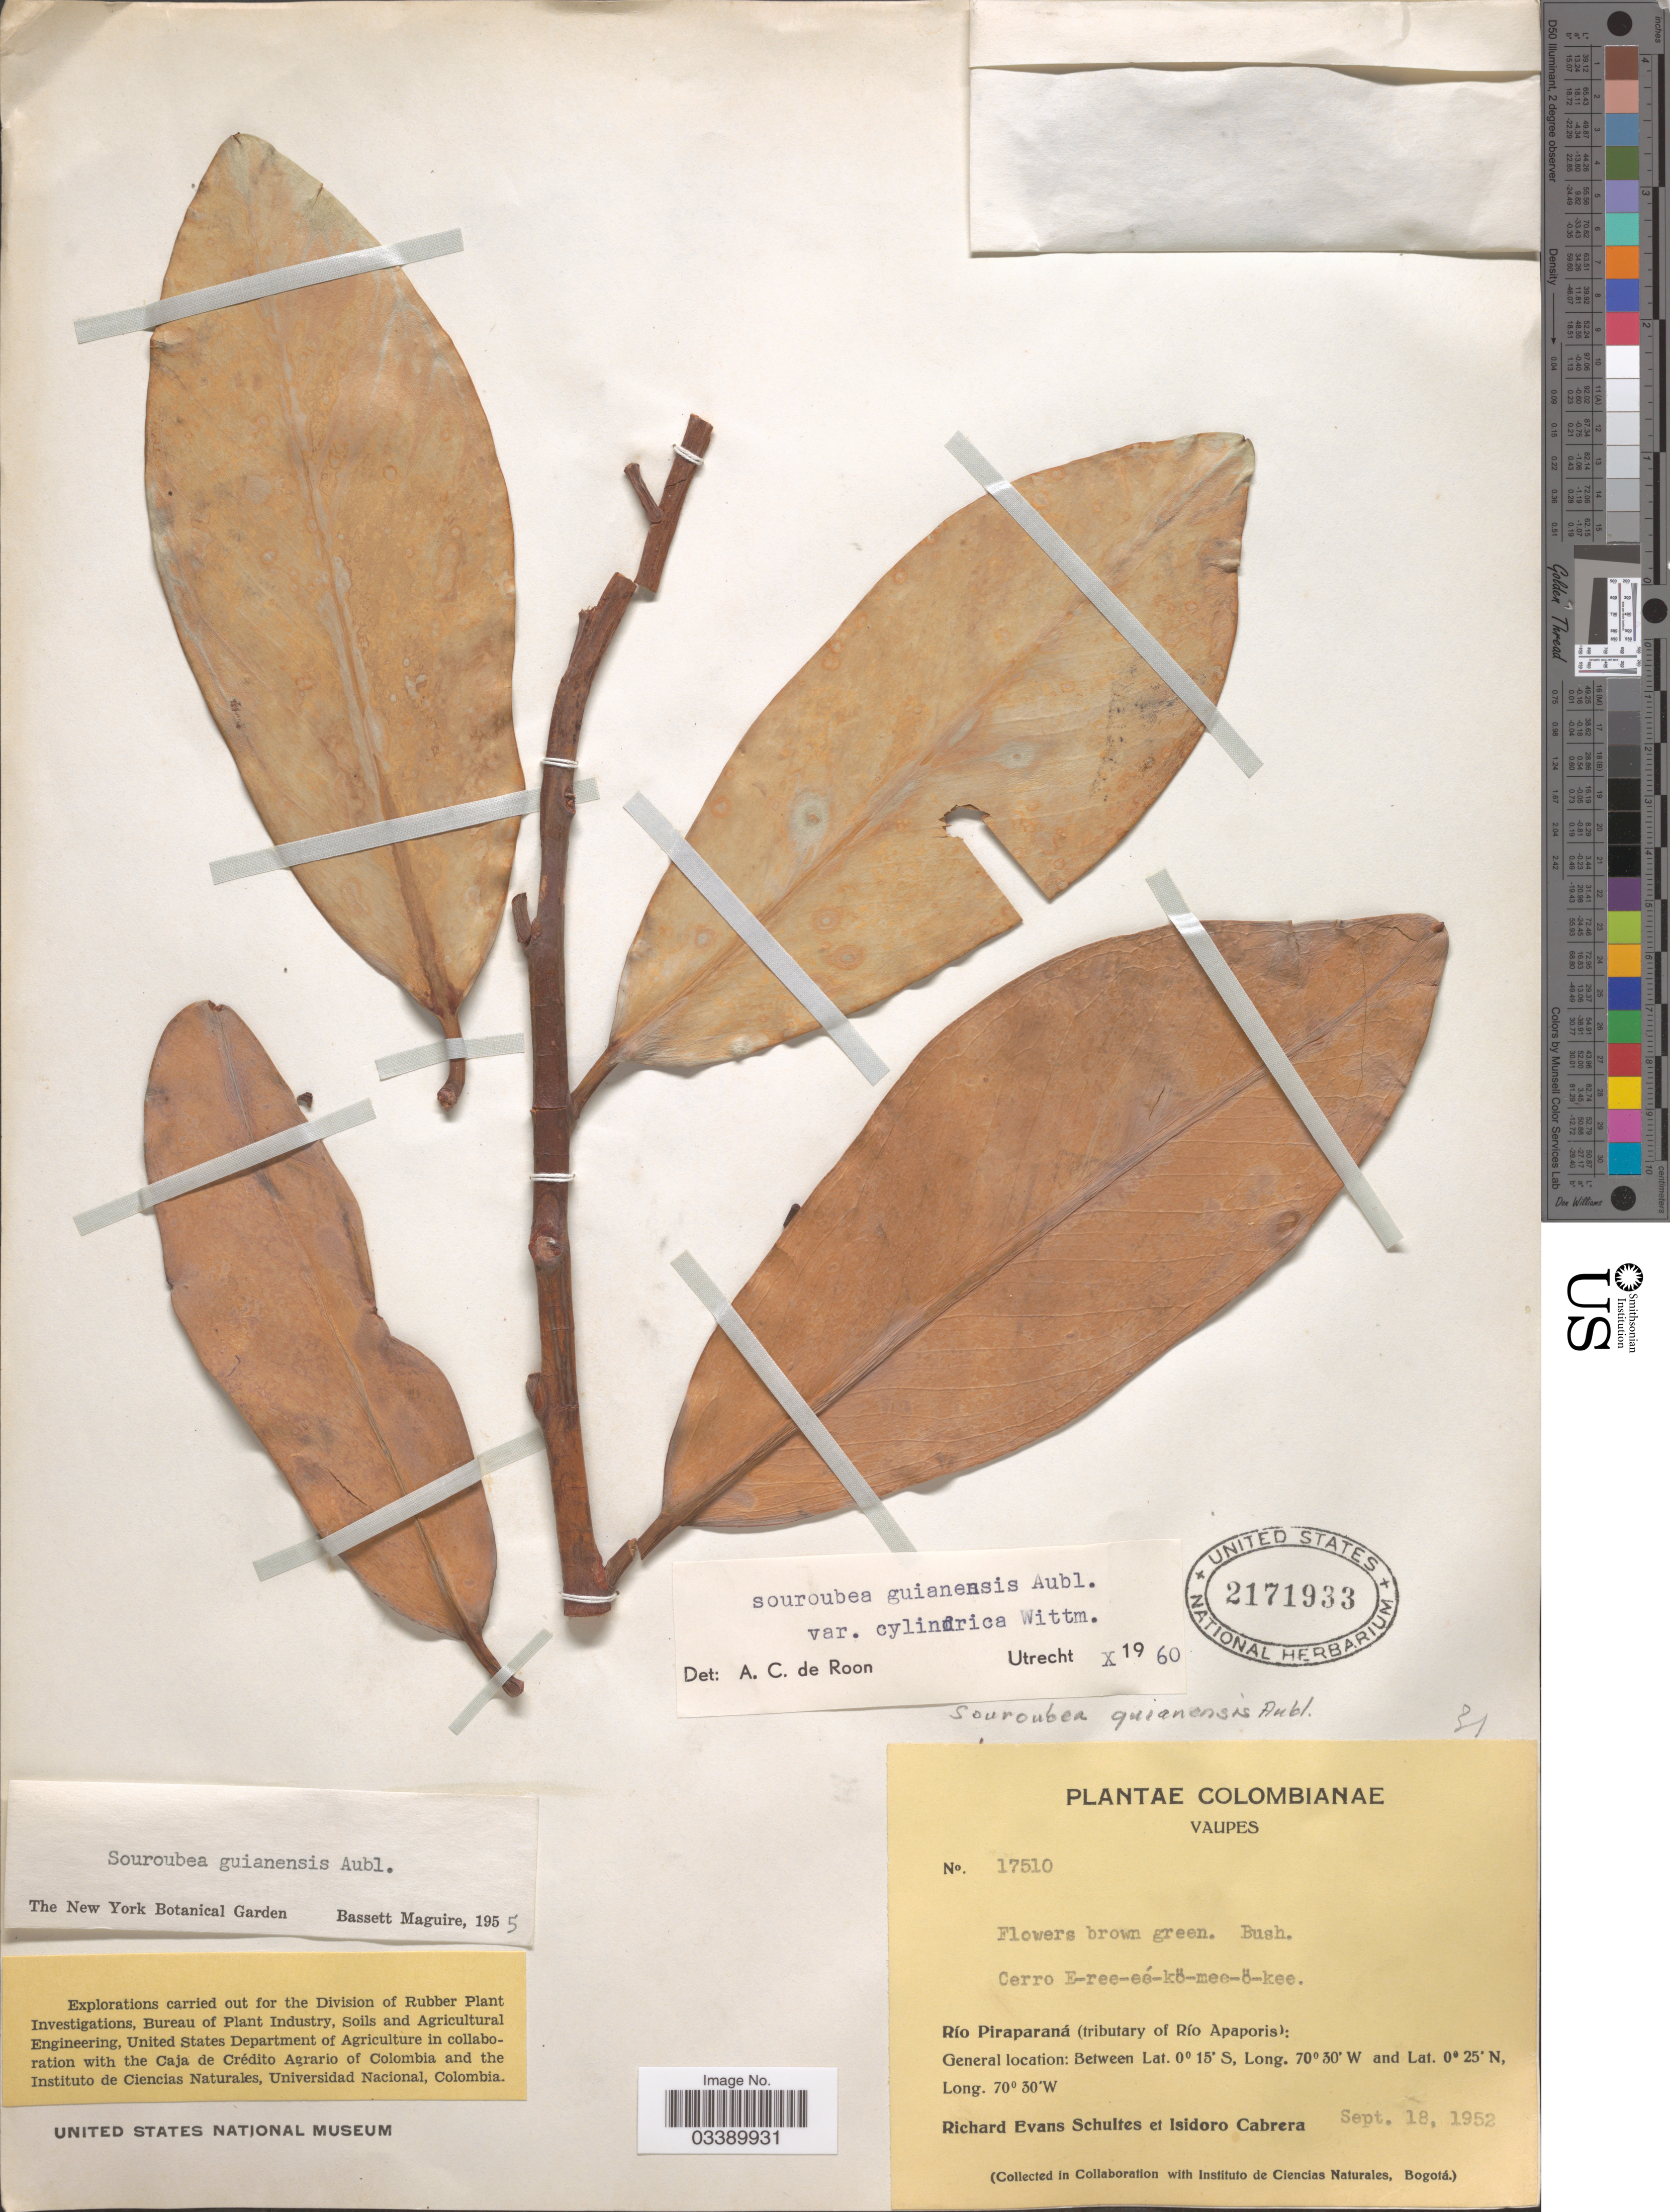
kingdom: Plantae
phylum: Tracheophyta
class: Magnoliopsida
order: Ericales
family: Marcgraviaceae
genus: Souroubea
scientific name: Souroubea guianensis var. cylindrica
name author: (Wittm.) de Roon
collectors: R. E. Schultes & I. Cabrera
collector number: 17510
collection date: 1952-09-18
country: Colombia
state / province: Vaupés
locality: Cerro E-ree-eé-kö-mee-ö-kee. Río Piraparaná (tributary of Río Apaporis).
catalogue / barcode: US 2171933